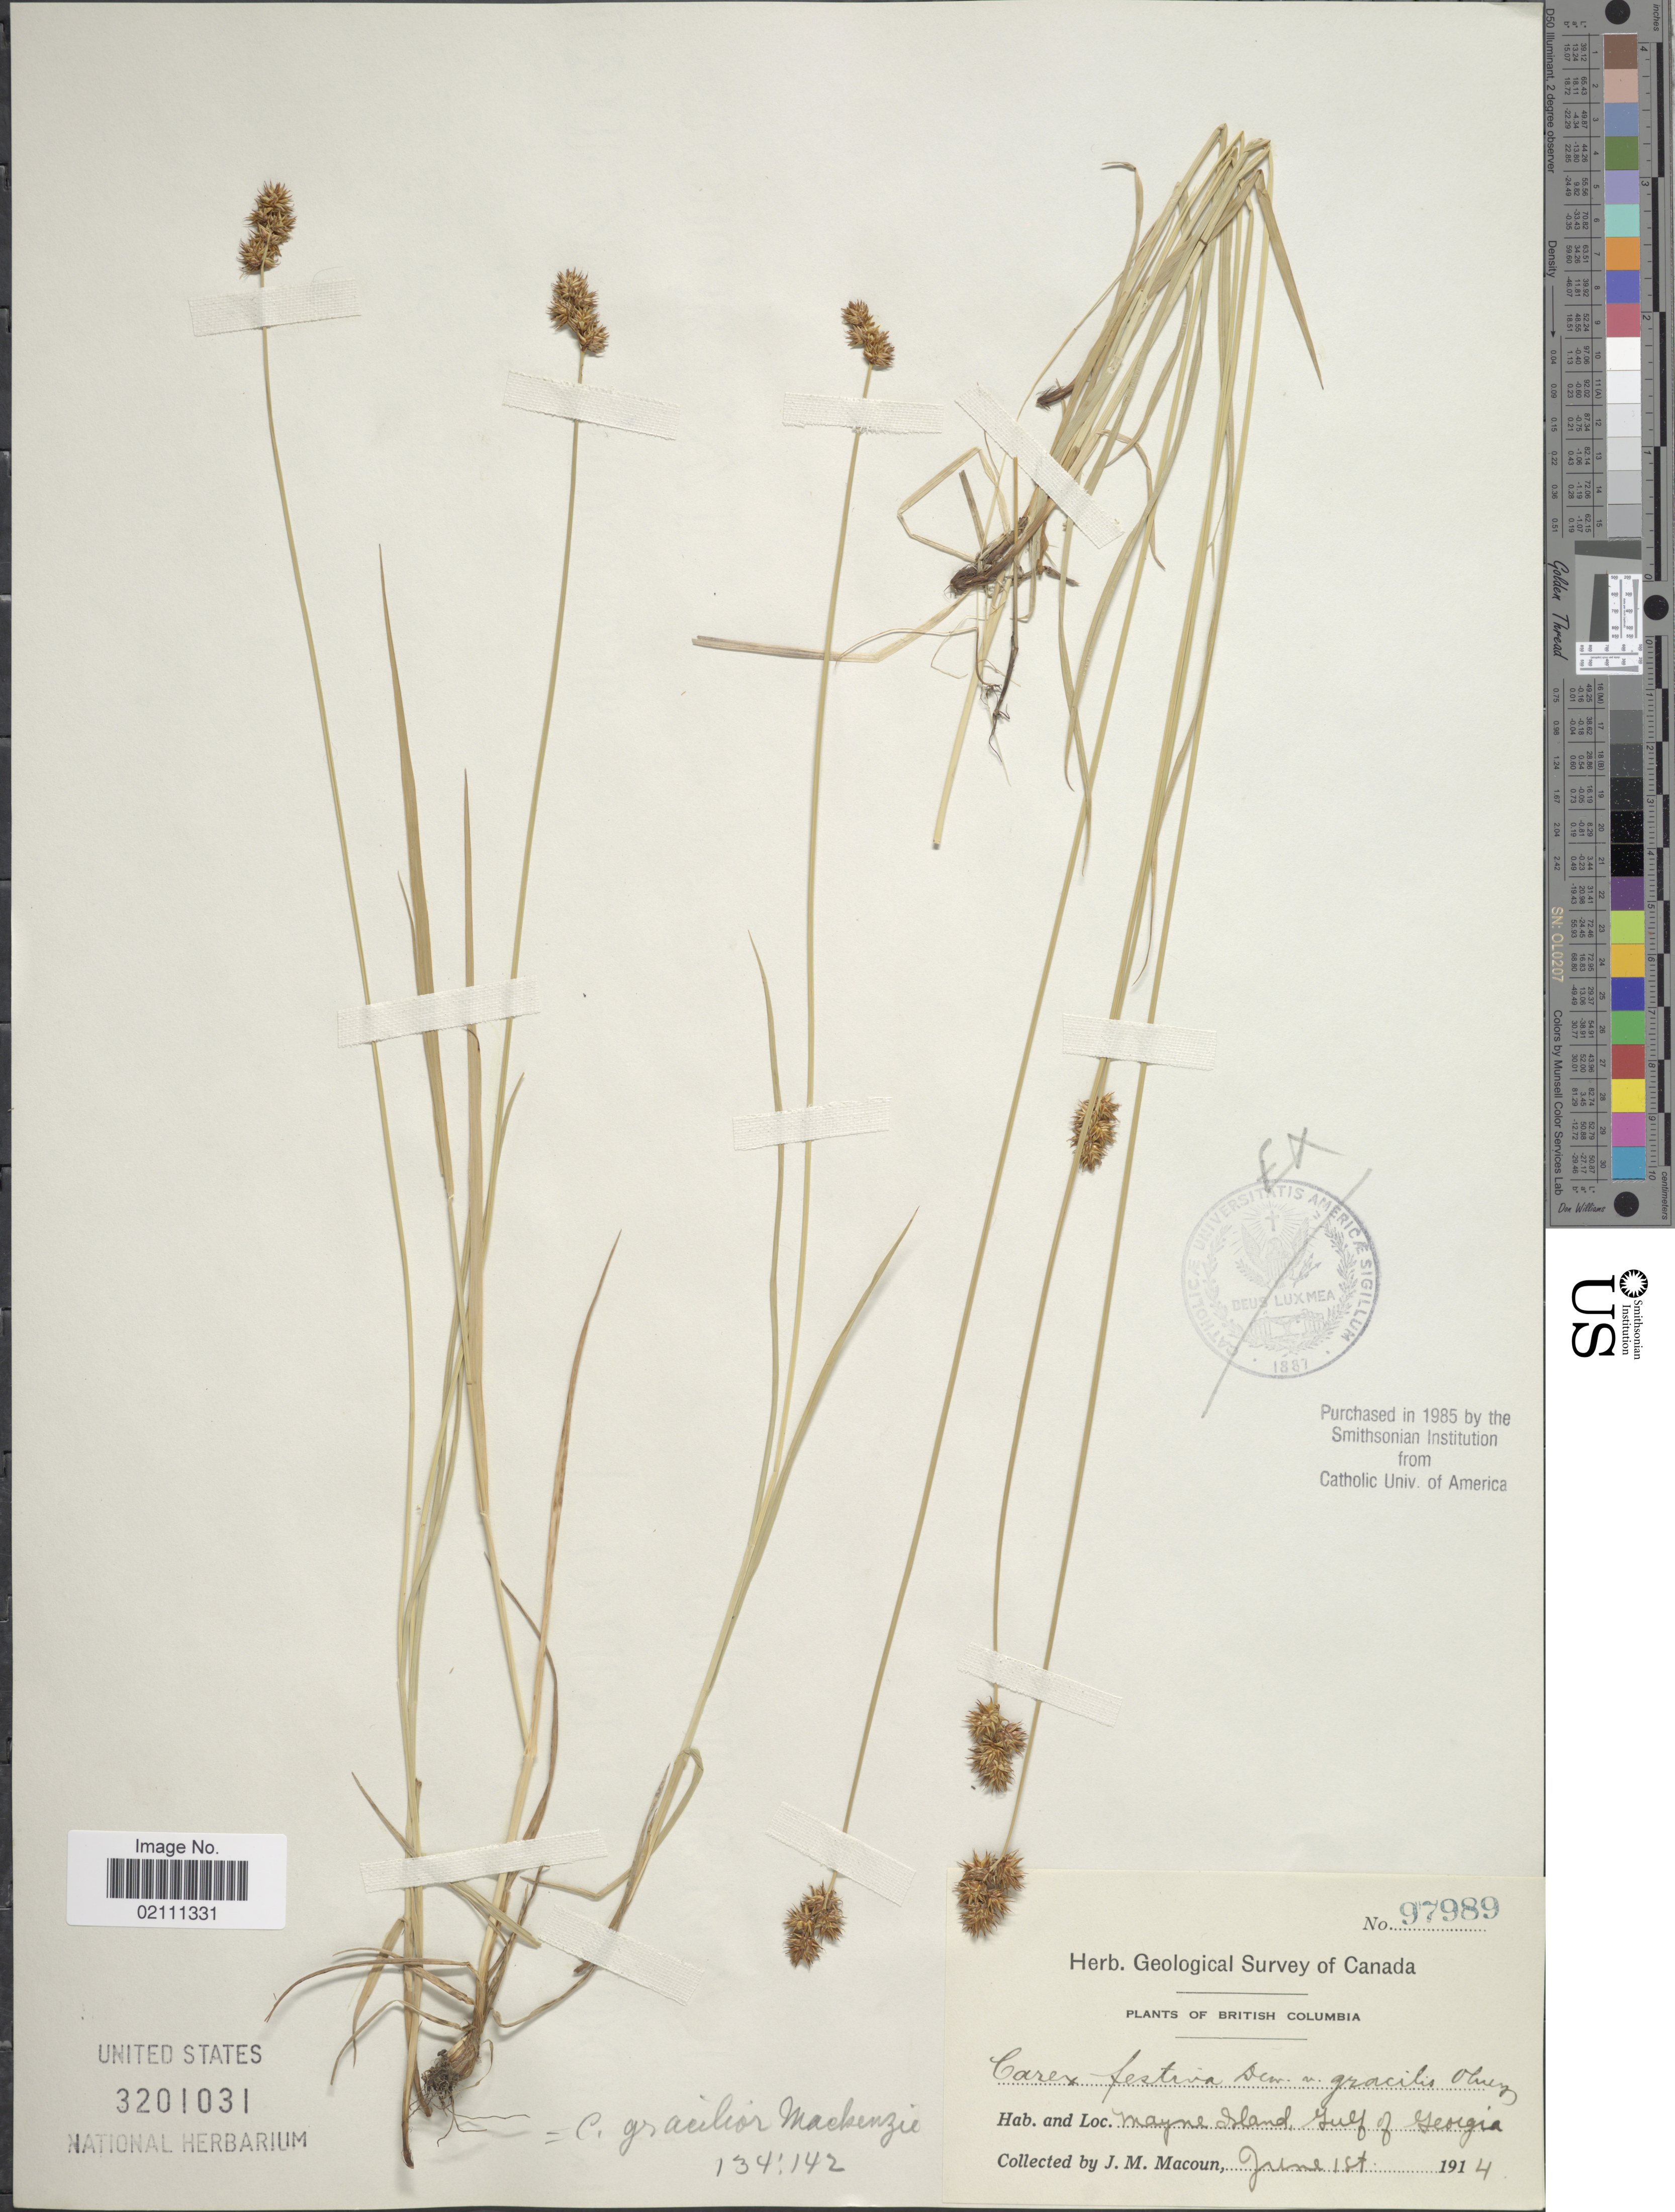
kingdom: Plantae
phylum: Tracheophyta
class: Liliopsida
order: Poales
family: Cyperaceae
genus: Carex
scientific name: Carex gracilior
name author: Mack.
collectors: J. M. Macoun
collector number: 97989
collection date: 1914-06-01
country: Canada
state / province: British Columbia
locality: Mayne Island, Gulf of Georgia.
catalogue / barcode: US 3201031